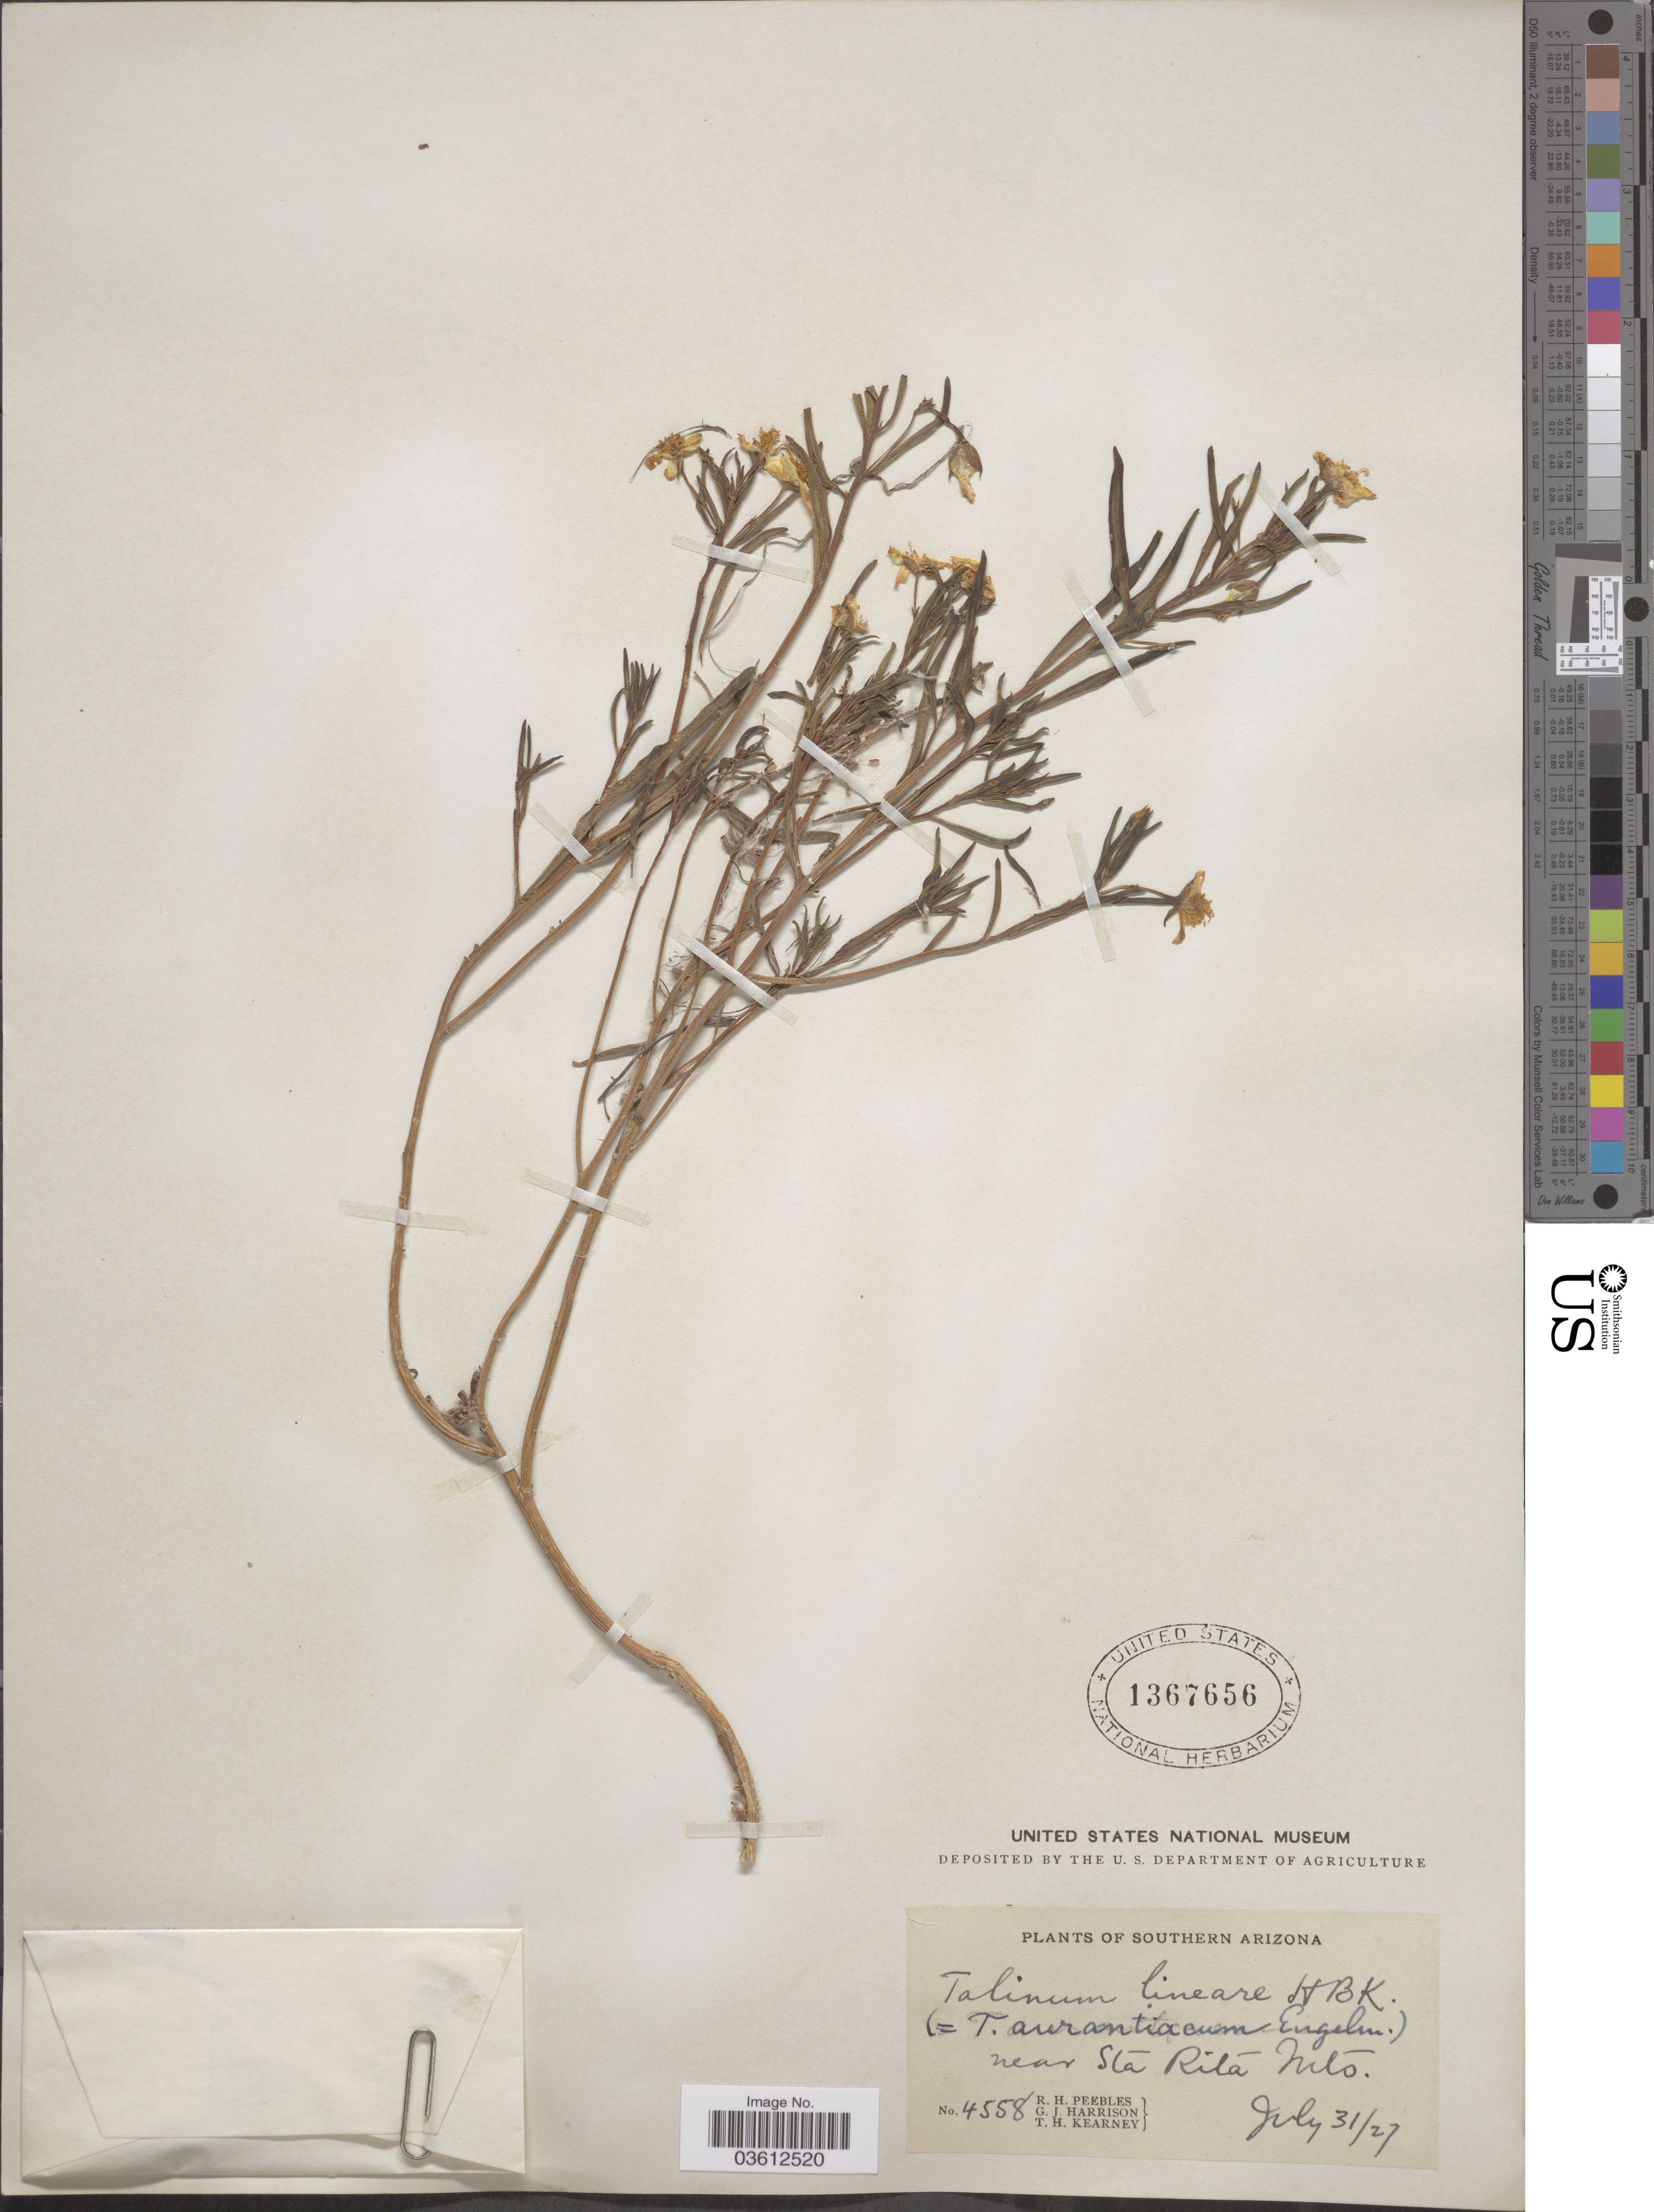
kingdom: Plantae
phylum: Tracheophyta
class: Magnoliopsida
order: Caryophyllales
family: Talinaceae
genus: Talinum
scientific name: Talinum aurantiacum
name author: Engelm. in A. Gray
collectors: R. H. Peebles, G. J. Harrison & T. H. Kearney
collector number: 4558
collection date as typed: Transcribed d/m/y: 31/7/27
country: United States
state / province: Arizona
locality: Southern Arizona. Near Sta Rita Mts.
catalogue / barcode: US 1367656